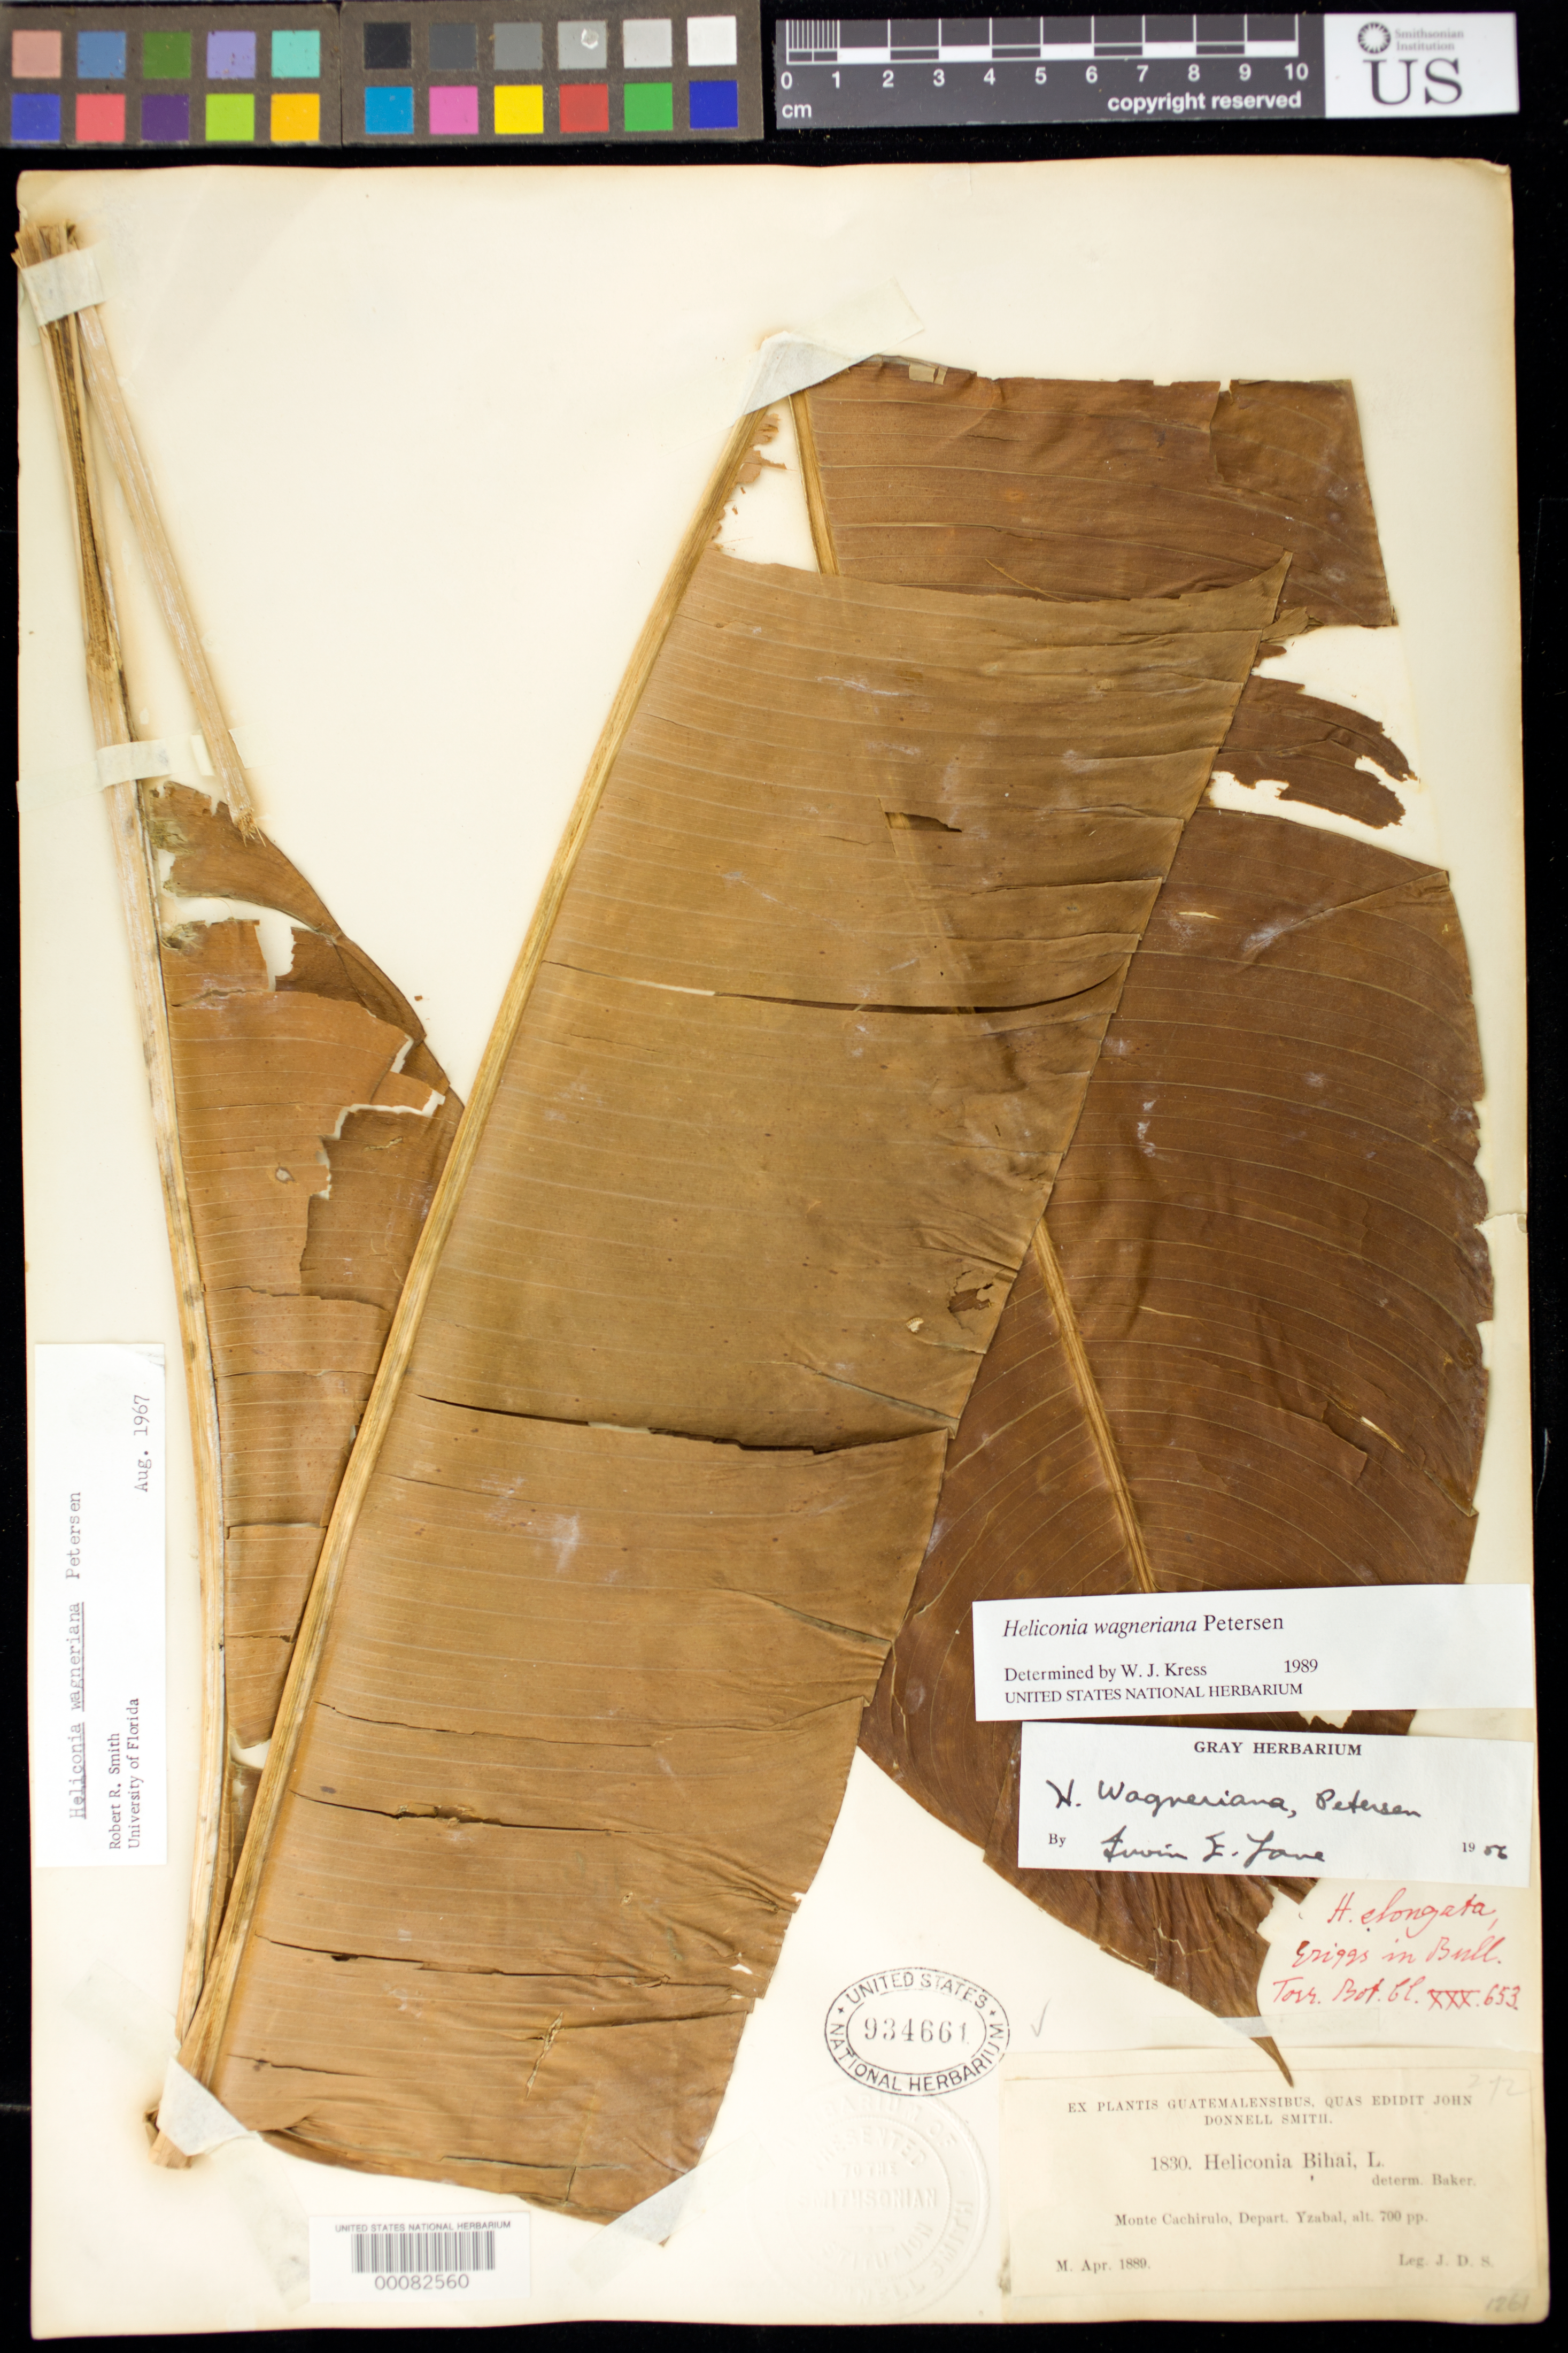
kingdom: Plantae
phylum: Tracheophyta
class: Liliopsida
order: Zingiberales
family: Heliconiaceae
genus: Heliconia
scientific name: Heliconia wagneriana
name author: Petersen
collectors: J. Donnell Smith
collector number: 1830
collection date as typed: Apr 1889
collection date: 1889-04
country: Guatemala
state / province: Izabal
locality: Monte Cachirulo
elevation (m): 213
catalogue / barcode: US 934661